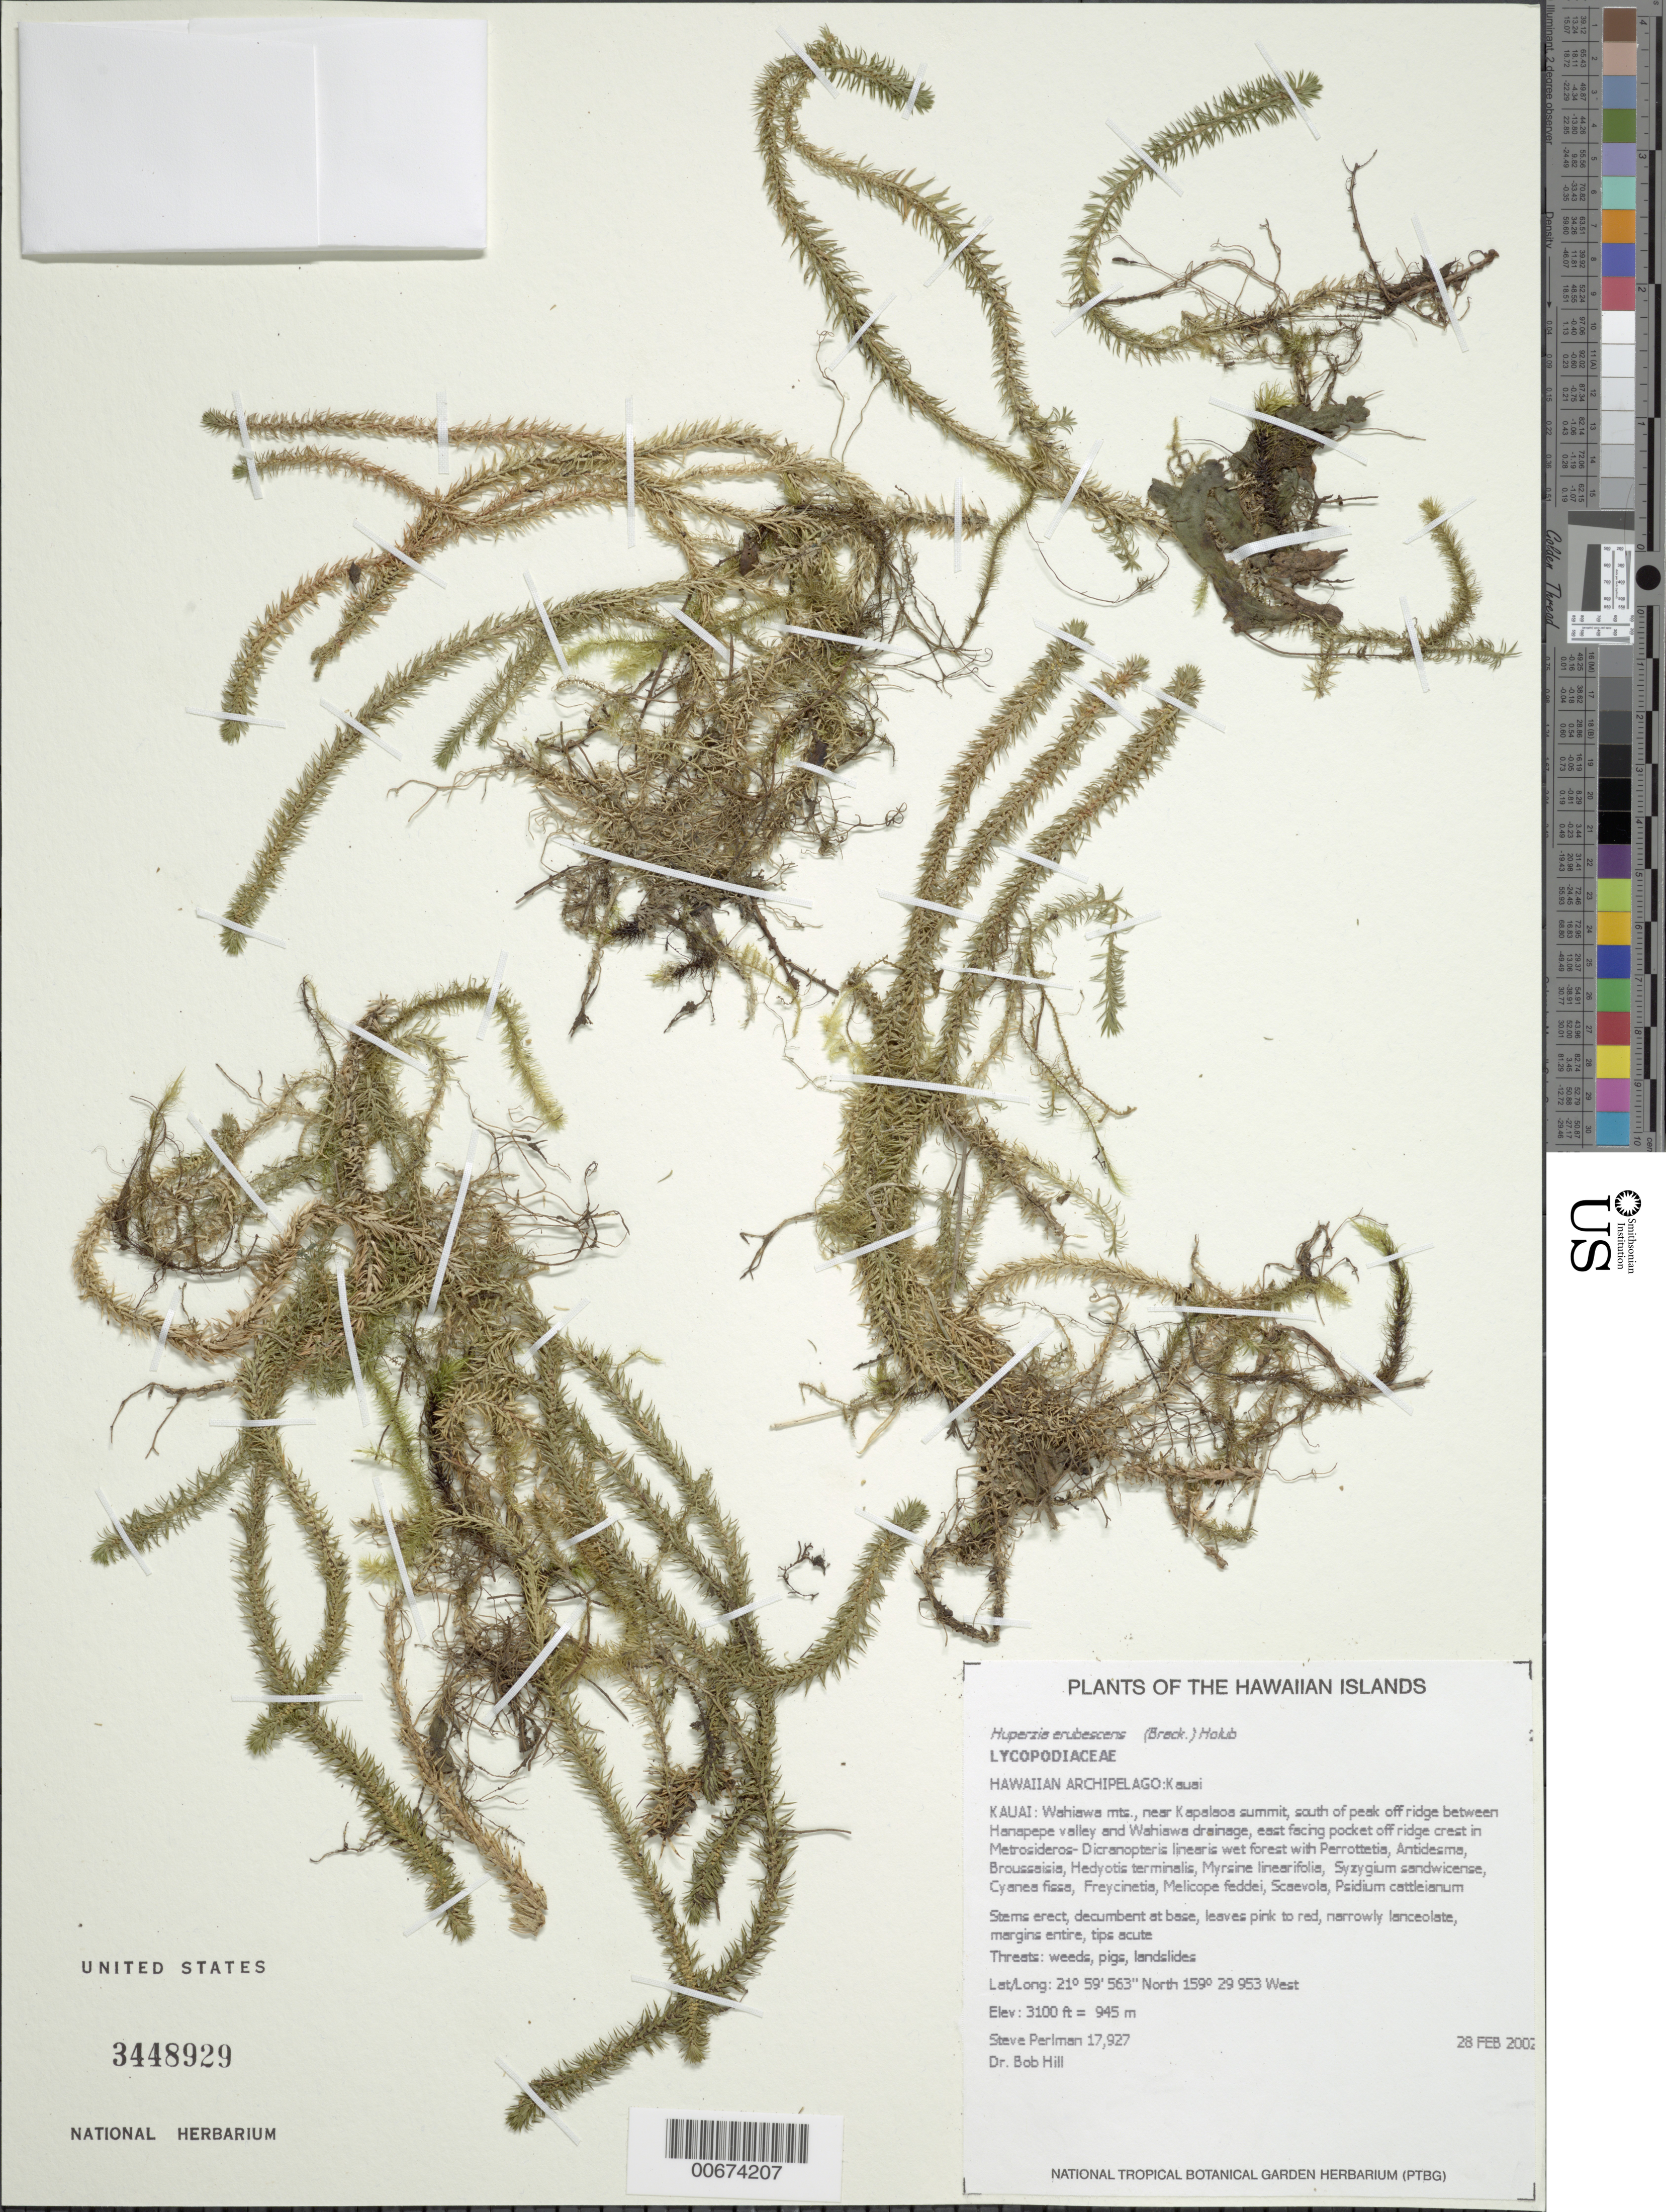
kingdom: Plantae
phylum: Tracheophyta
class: Lycopodiopsida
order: Lycopodiales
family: Lycopodiaceae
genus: Huperzia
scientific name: Huperzia erubescens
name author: (Brack.) Holub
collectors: S. P. Perlman & B. Hill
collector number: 17927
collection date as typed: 28 Feb 2002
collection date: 2002-02-28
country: United States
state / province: Hawaii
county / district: Kaui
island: Kaua'i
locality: Wahiawa mts., near Kapalaoa summit, south of peak off ridge between Hanapepe valley and Wahiawa drainage, east facing pocket off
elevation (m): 945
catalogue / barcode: US 3448929